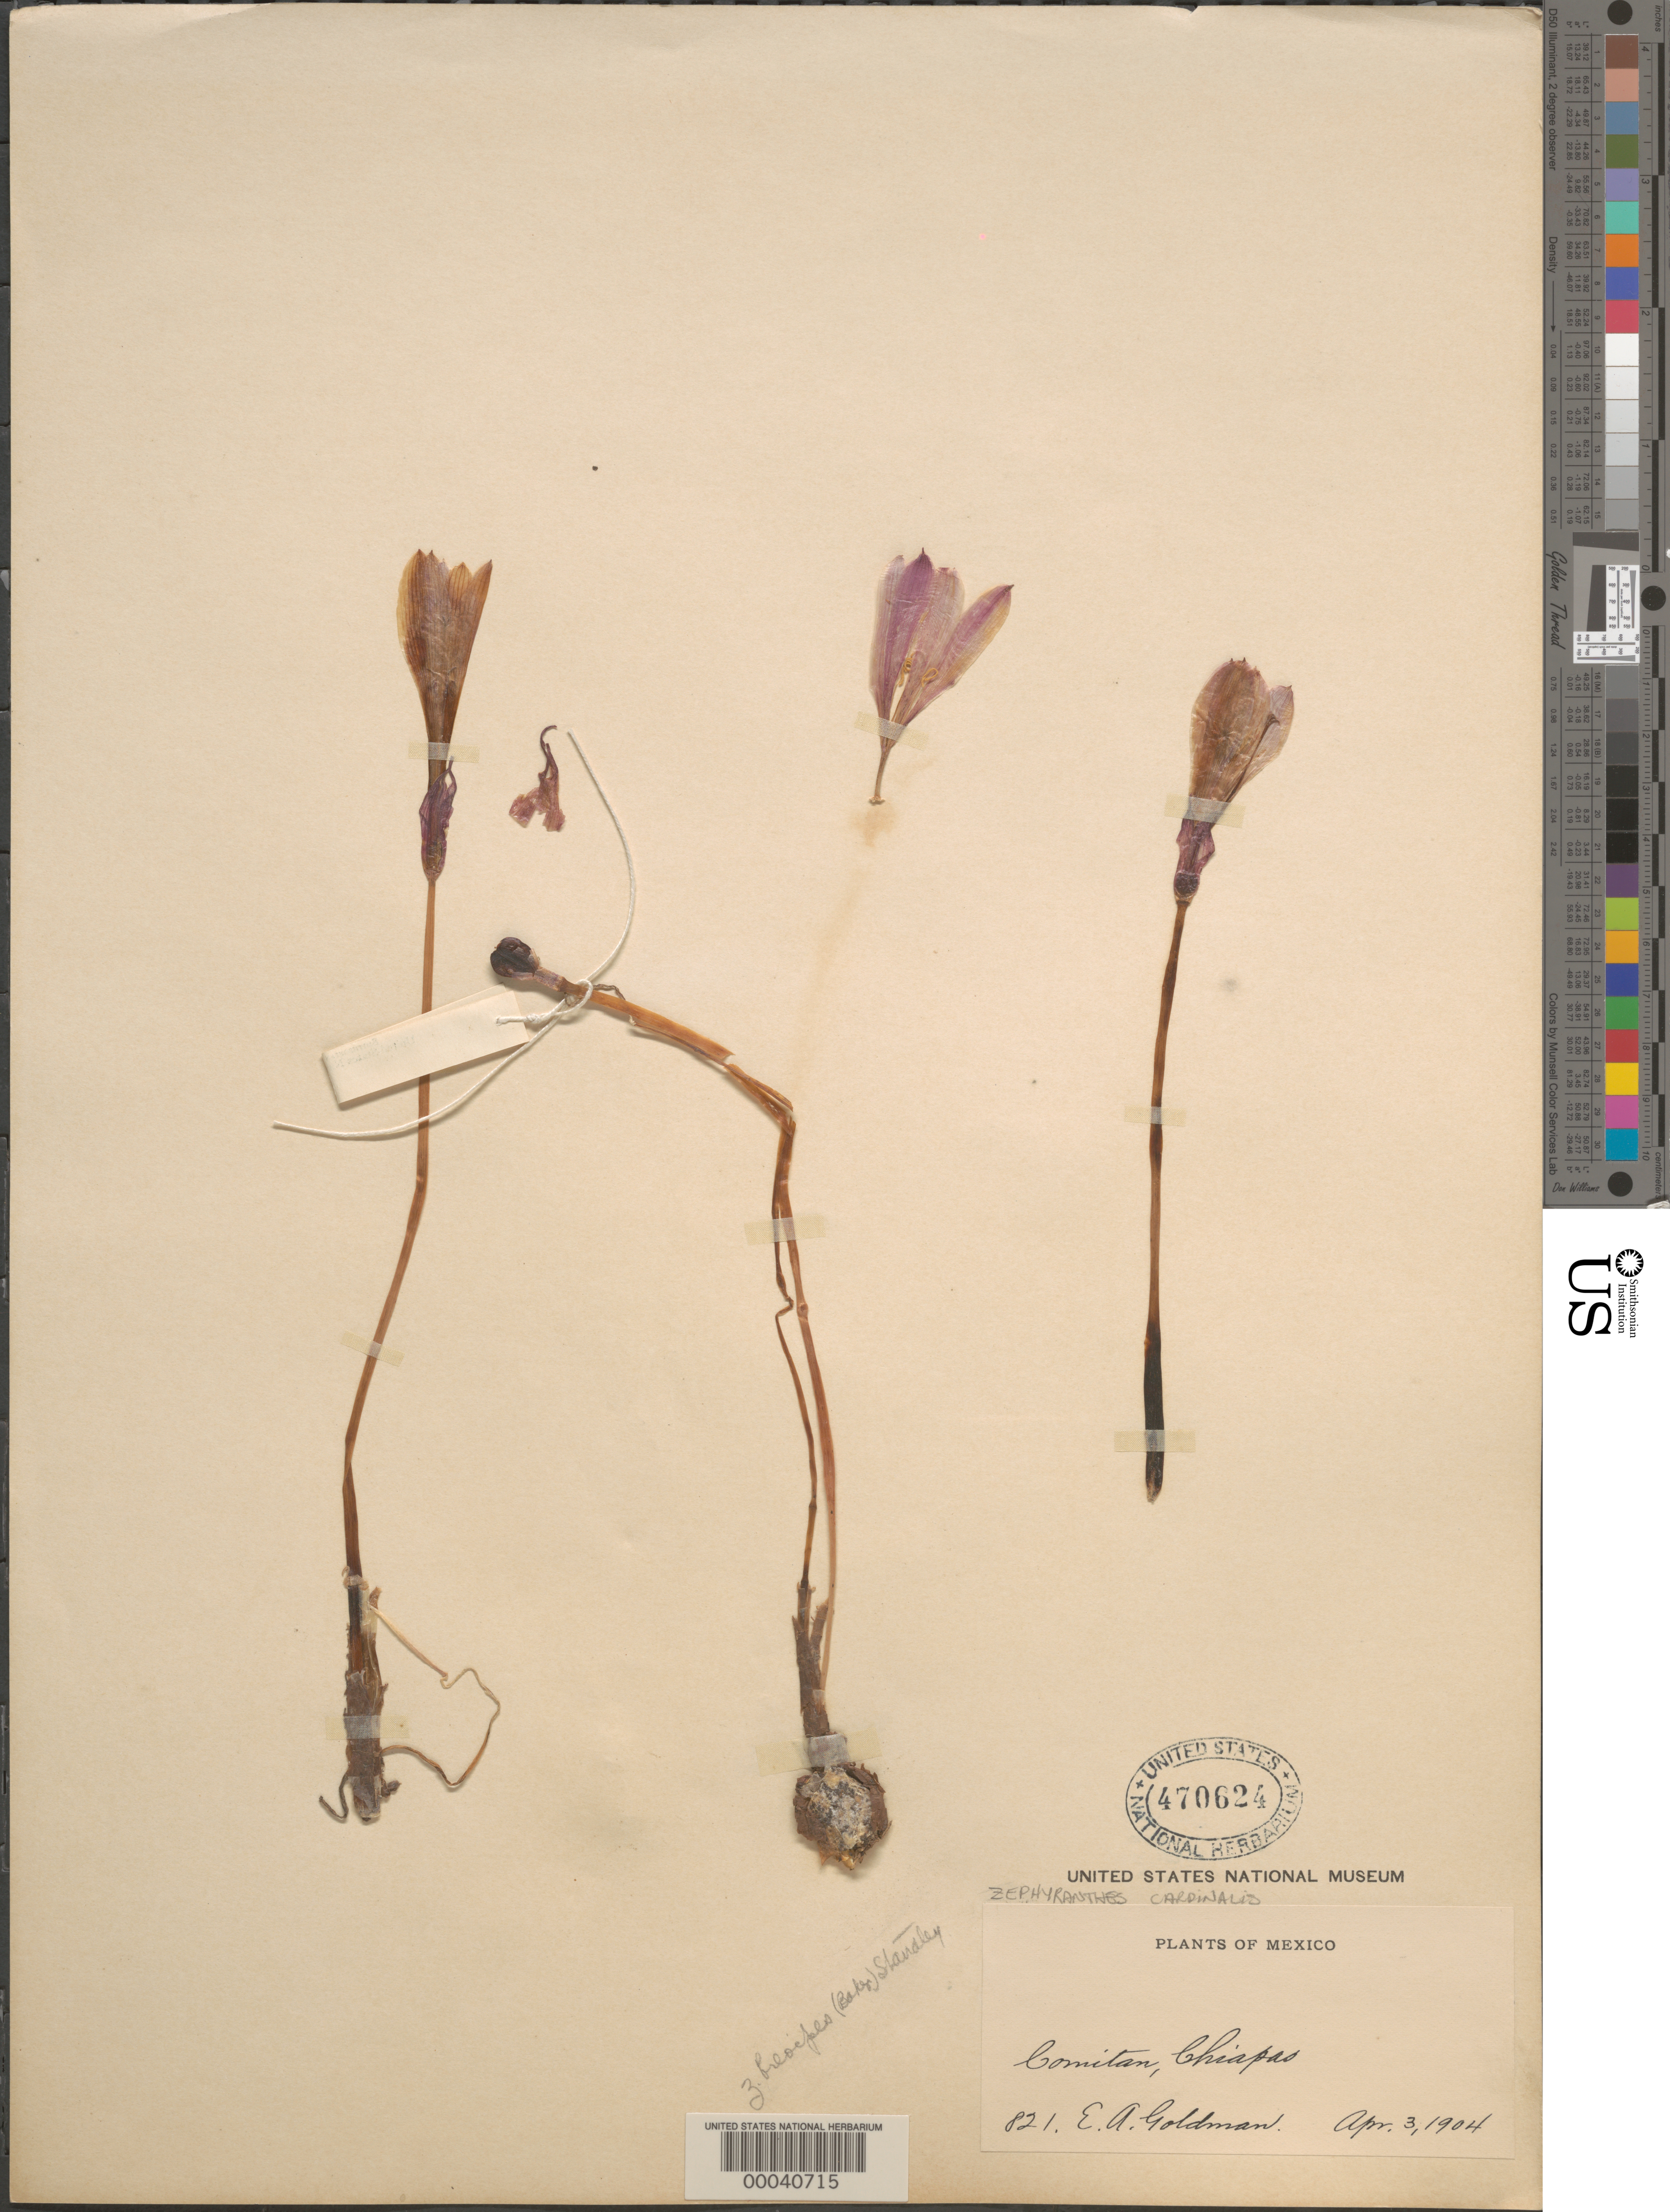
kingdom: Plantae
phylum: Tracheophyta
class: Liliopsida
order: Asparagales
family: Amaryllidaceae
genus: Zephyranthes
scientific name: Zephyranthes cardinalis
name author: C.H. Wright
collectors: E. A. Goldman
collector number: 821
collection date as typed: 03 Apr 1904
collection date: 1904-04-03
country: Mexico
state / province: Chiapas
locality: Comitan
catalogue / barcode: US 470624